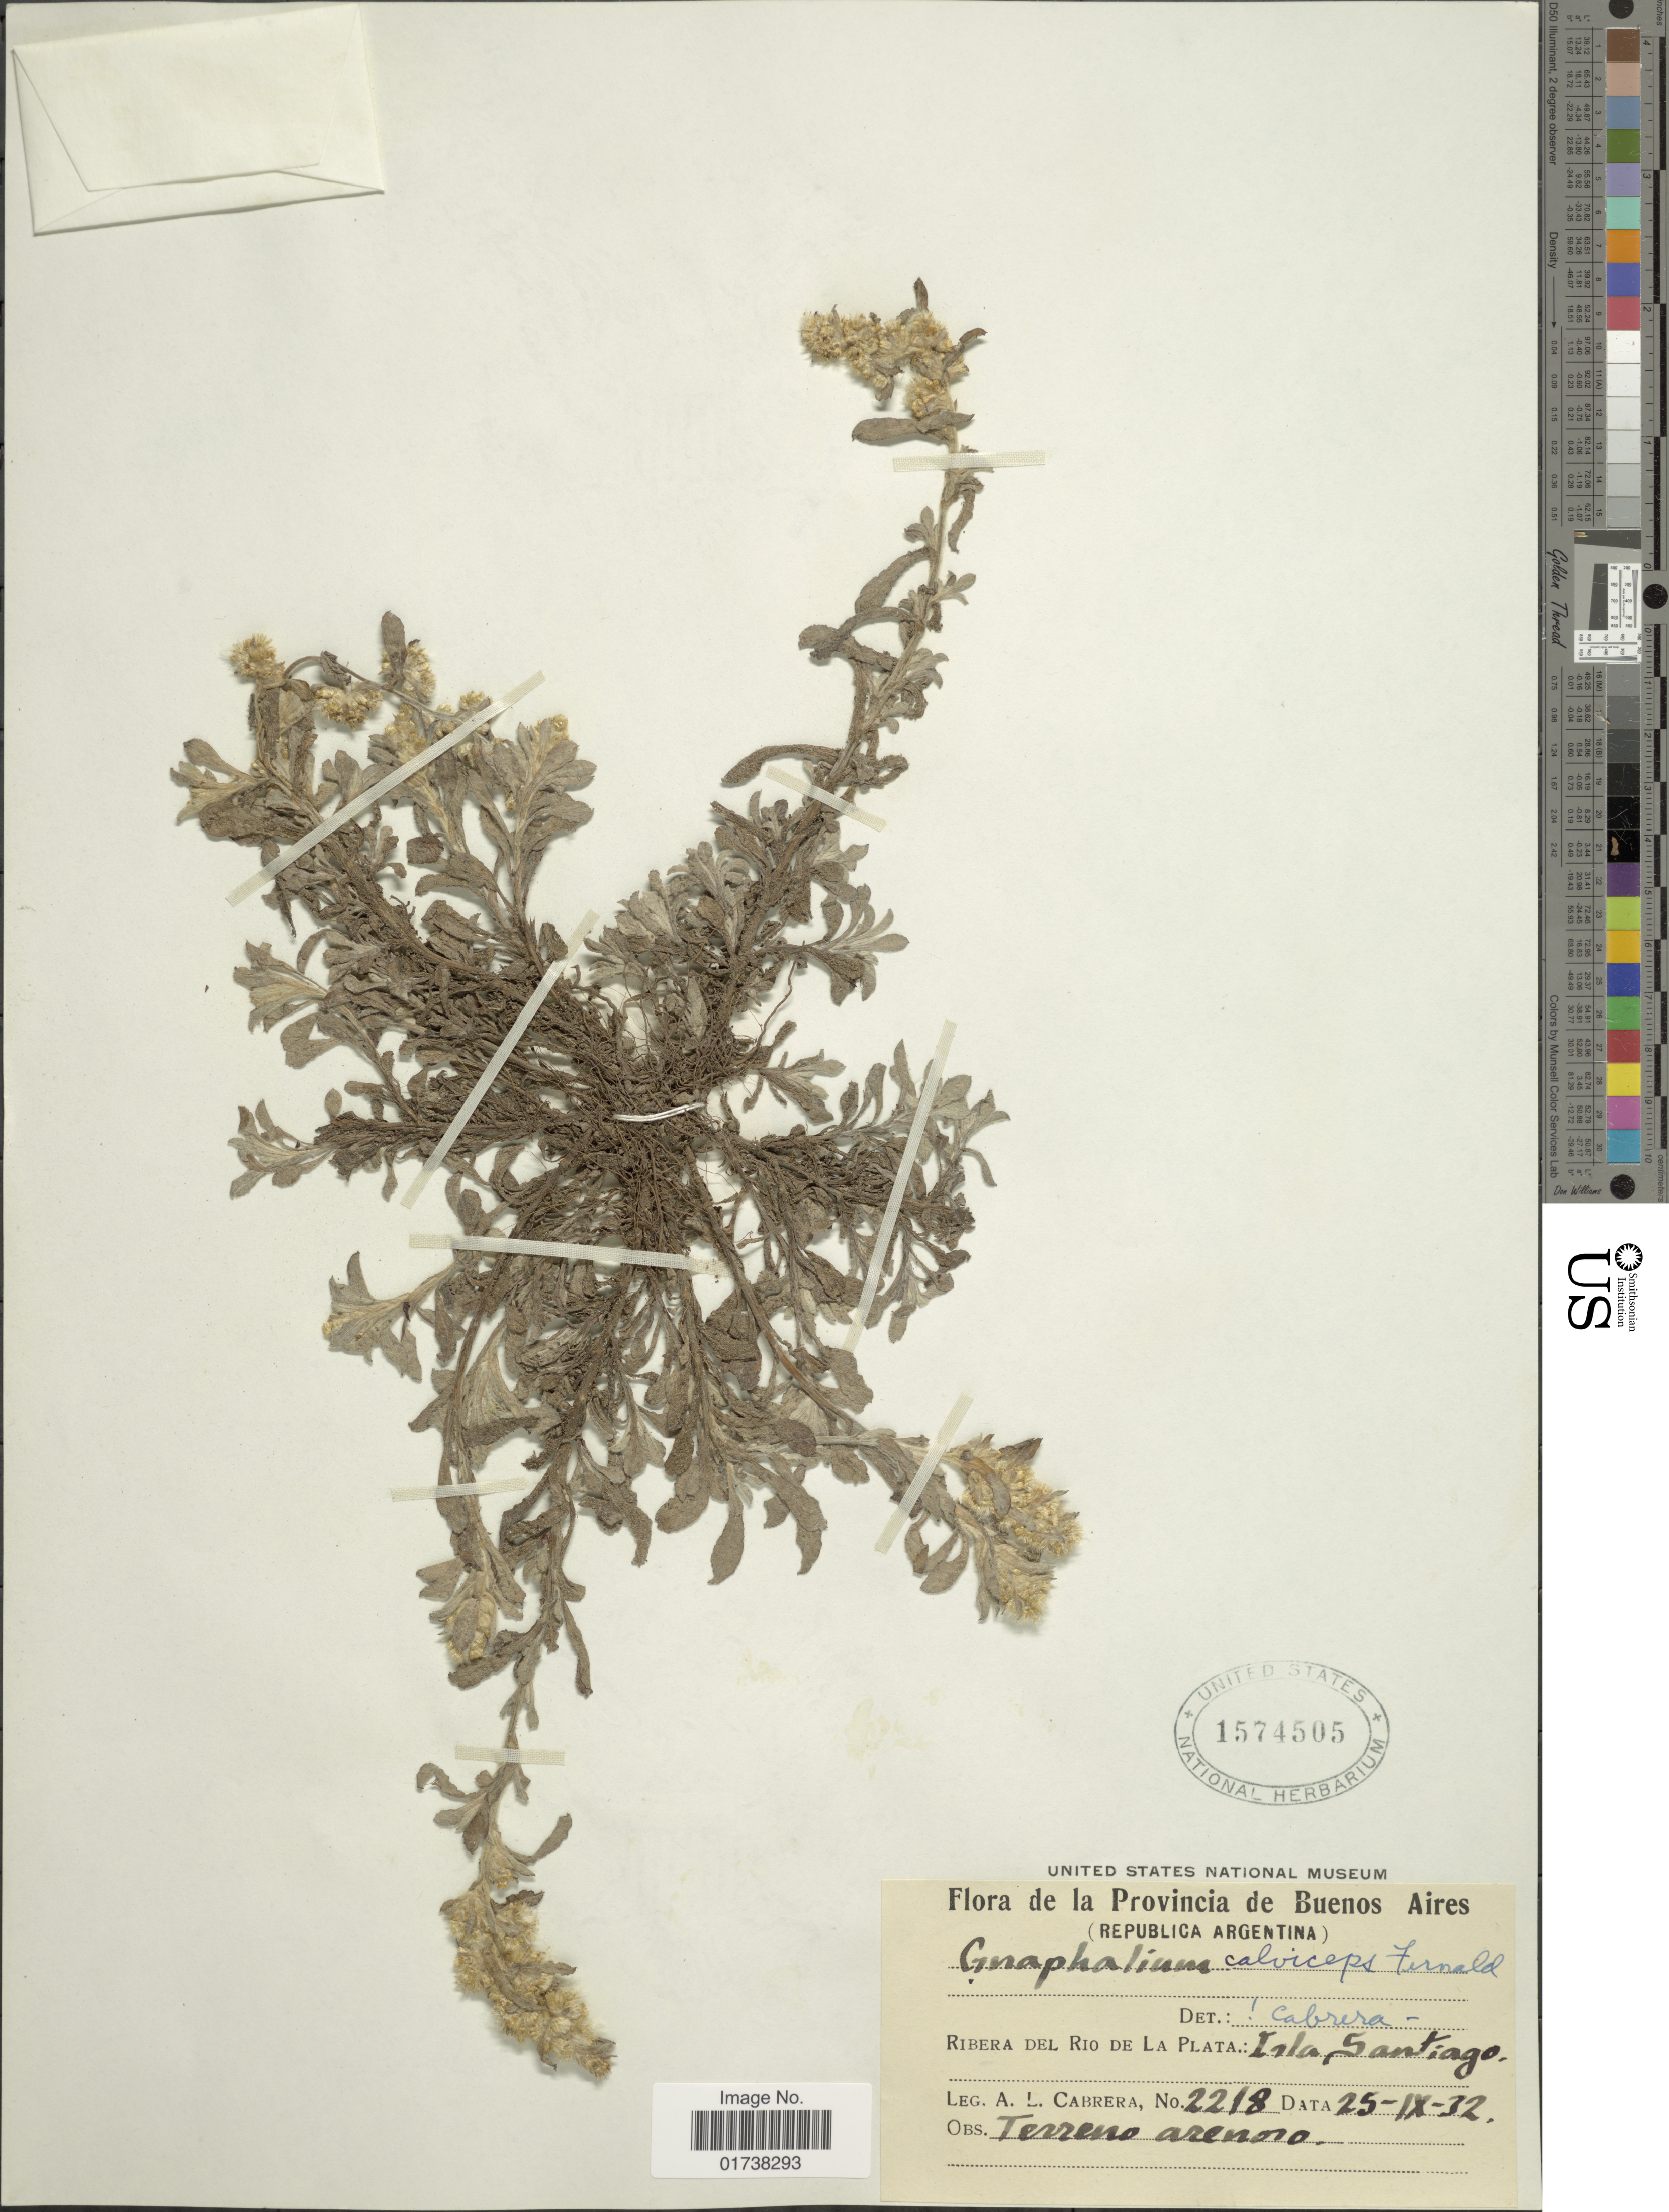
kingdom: Plantae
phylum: Tracheophyta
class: Magnoliopsida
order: Asterales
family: Asteraceae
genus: Gamochaeta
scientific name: Gamochaeta claviceps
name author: (Fernald) Cabrera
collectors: A. L. Cabrera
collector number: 2218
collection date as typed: Transcribed d/m/y: 25/9/32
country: Argentina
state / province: Buenos Aires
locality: Ribera Del Rio De La Plata: Inla Santiago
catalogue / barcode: US 1574505